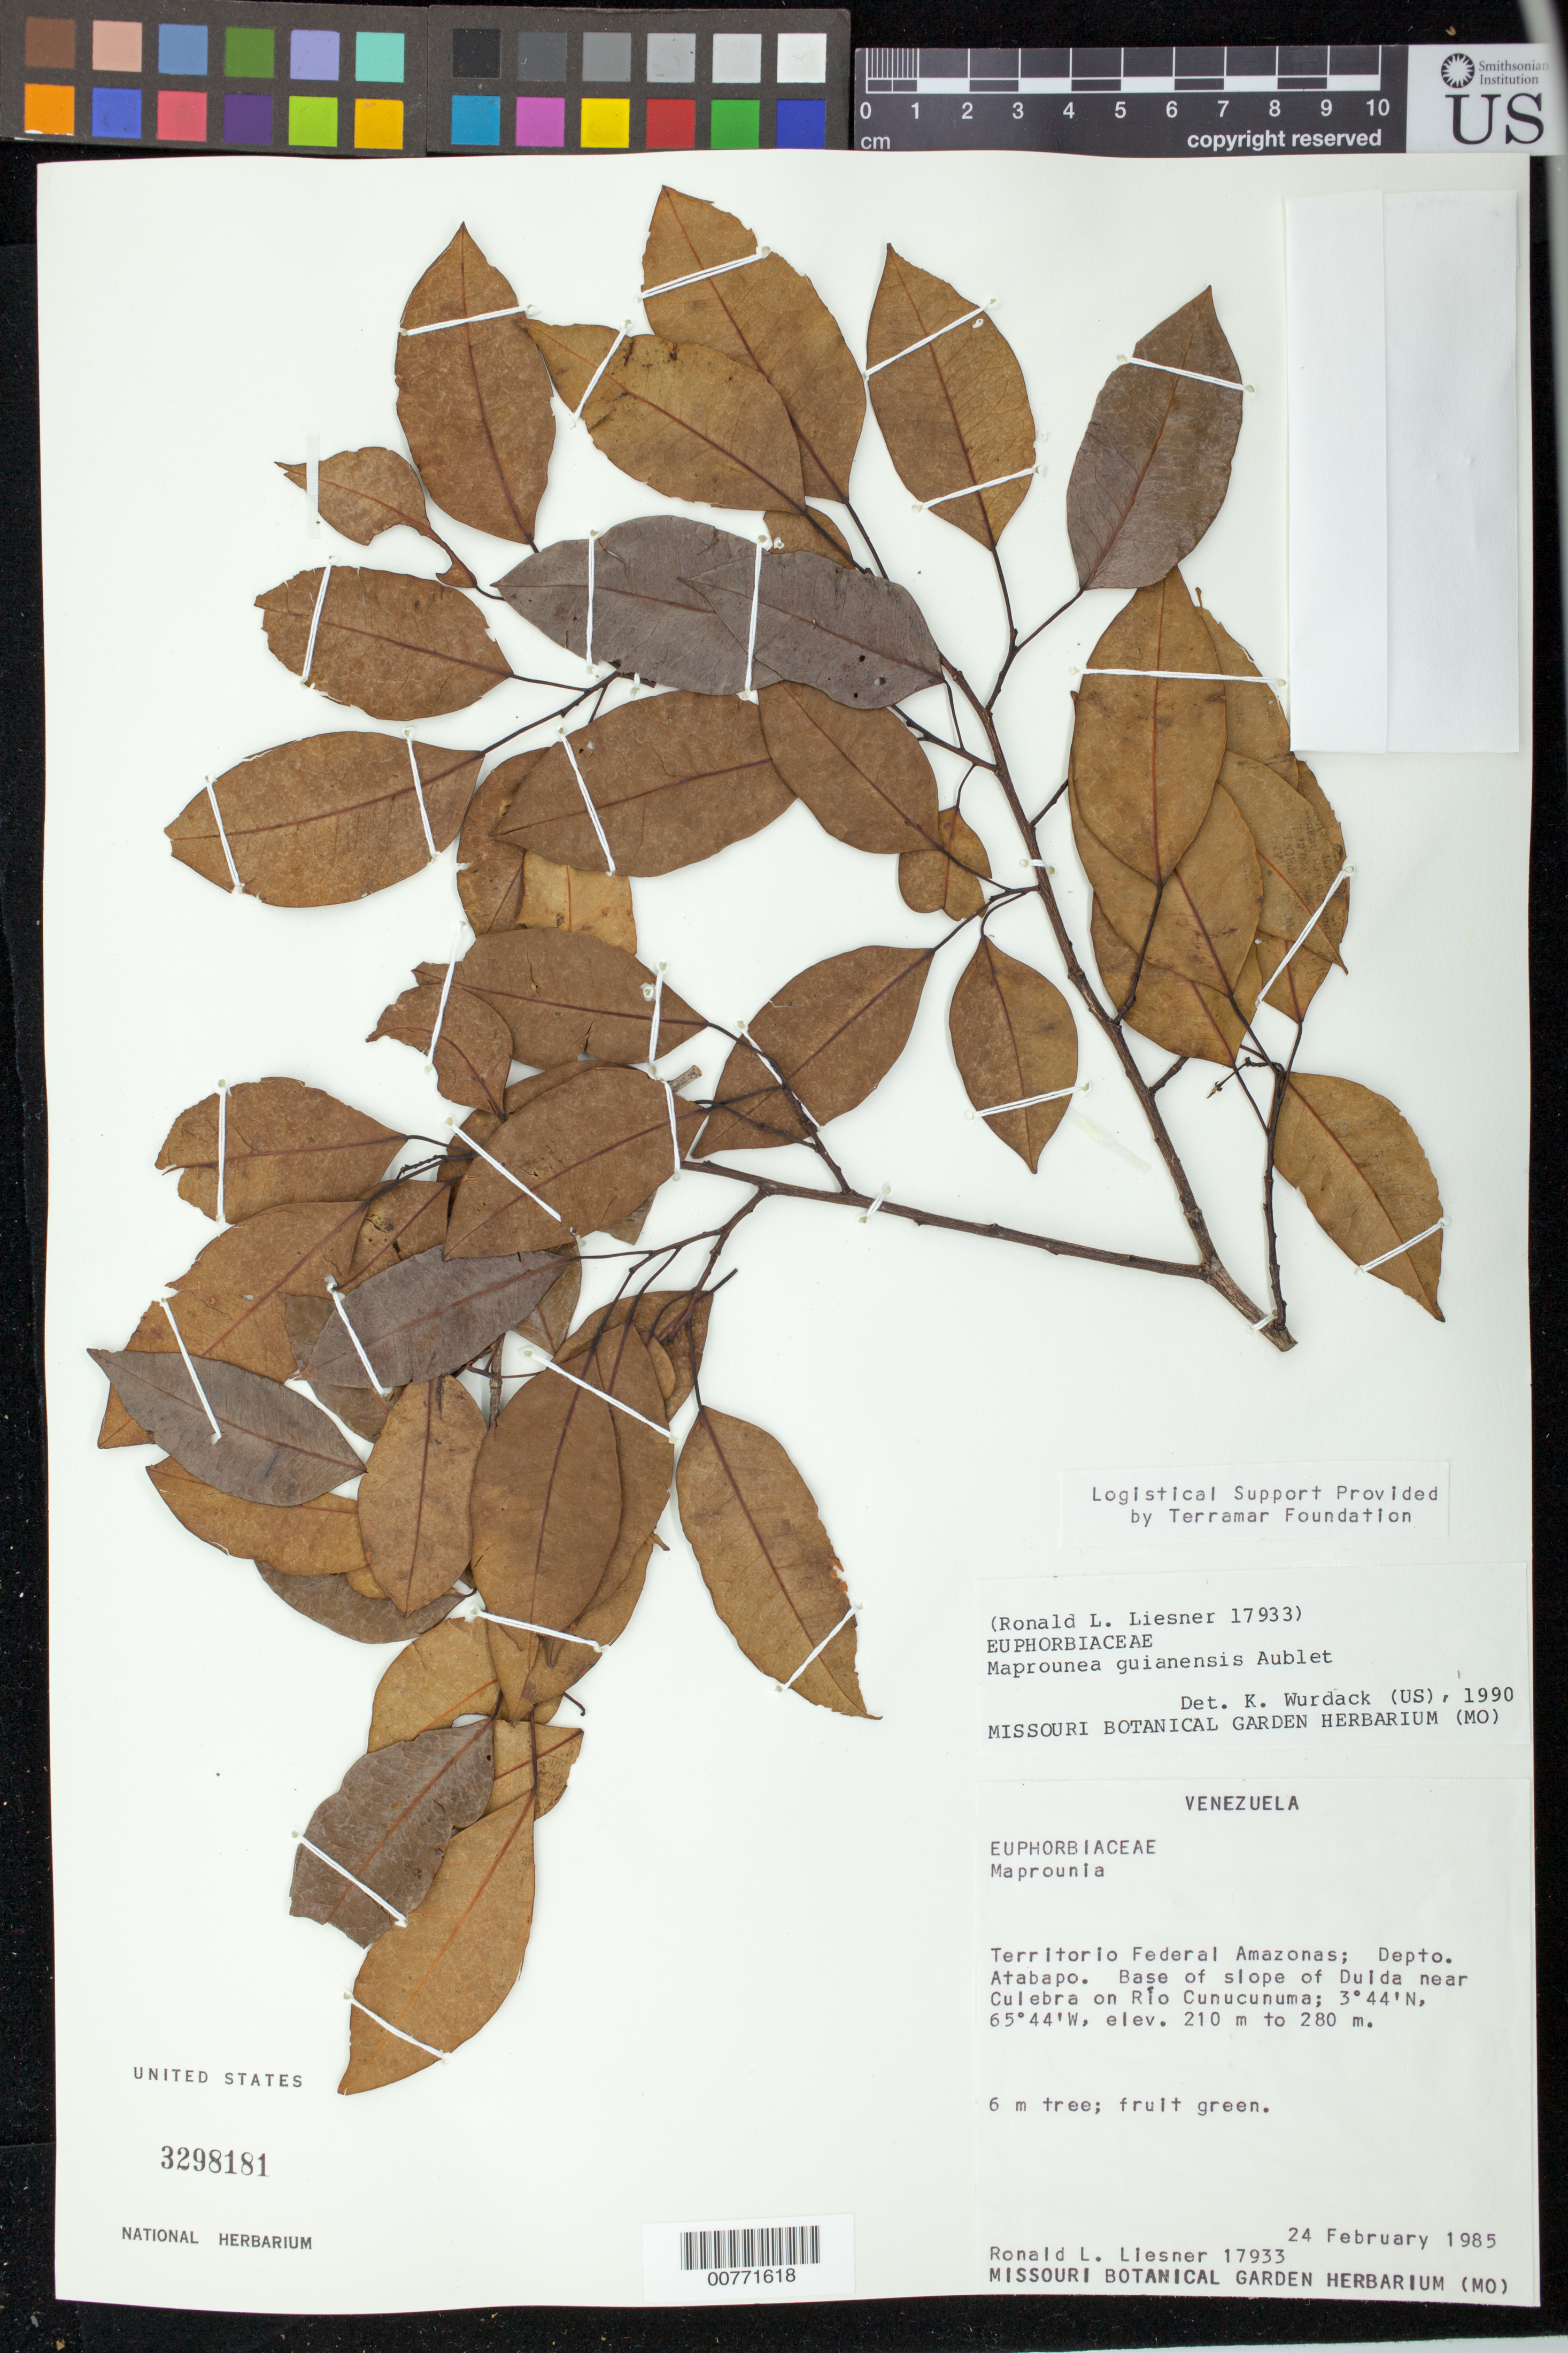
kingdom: Plantae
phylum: Tracheophyta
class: Magnoliopsida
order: Malpighiales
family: Euphorbiaceae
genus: Maprounea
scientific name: Maprounea guianensis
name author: Aubl.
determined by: Wurdack, Kenneth J., (US), Smithsonian Institution - National Museum of Natural History (UNITED STATES)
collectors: R. L. Liesner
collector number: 17933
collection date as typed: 24-Feb-85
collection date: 1985-02-24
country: Venezuela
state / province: Amazonas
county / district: Atabapo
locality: Duida, base of slope, near Culebra on Río Cunucunuma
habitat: Base of slope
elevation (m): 210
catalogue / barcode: US 3298181